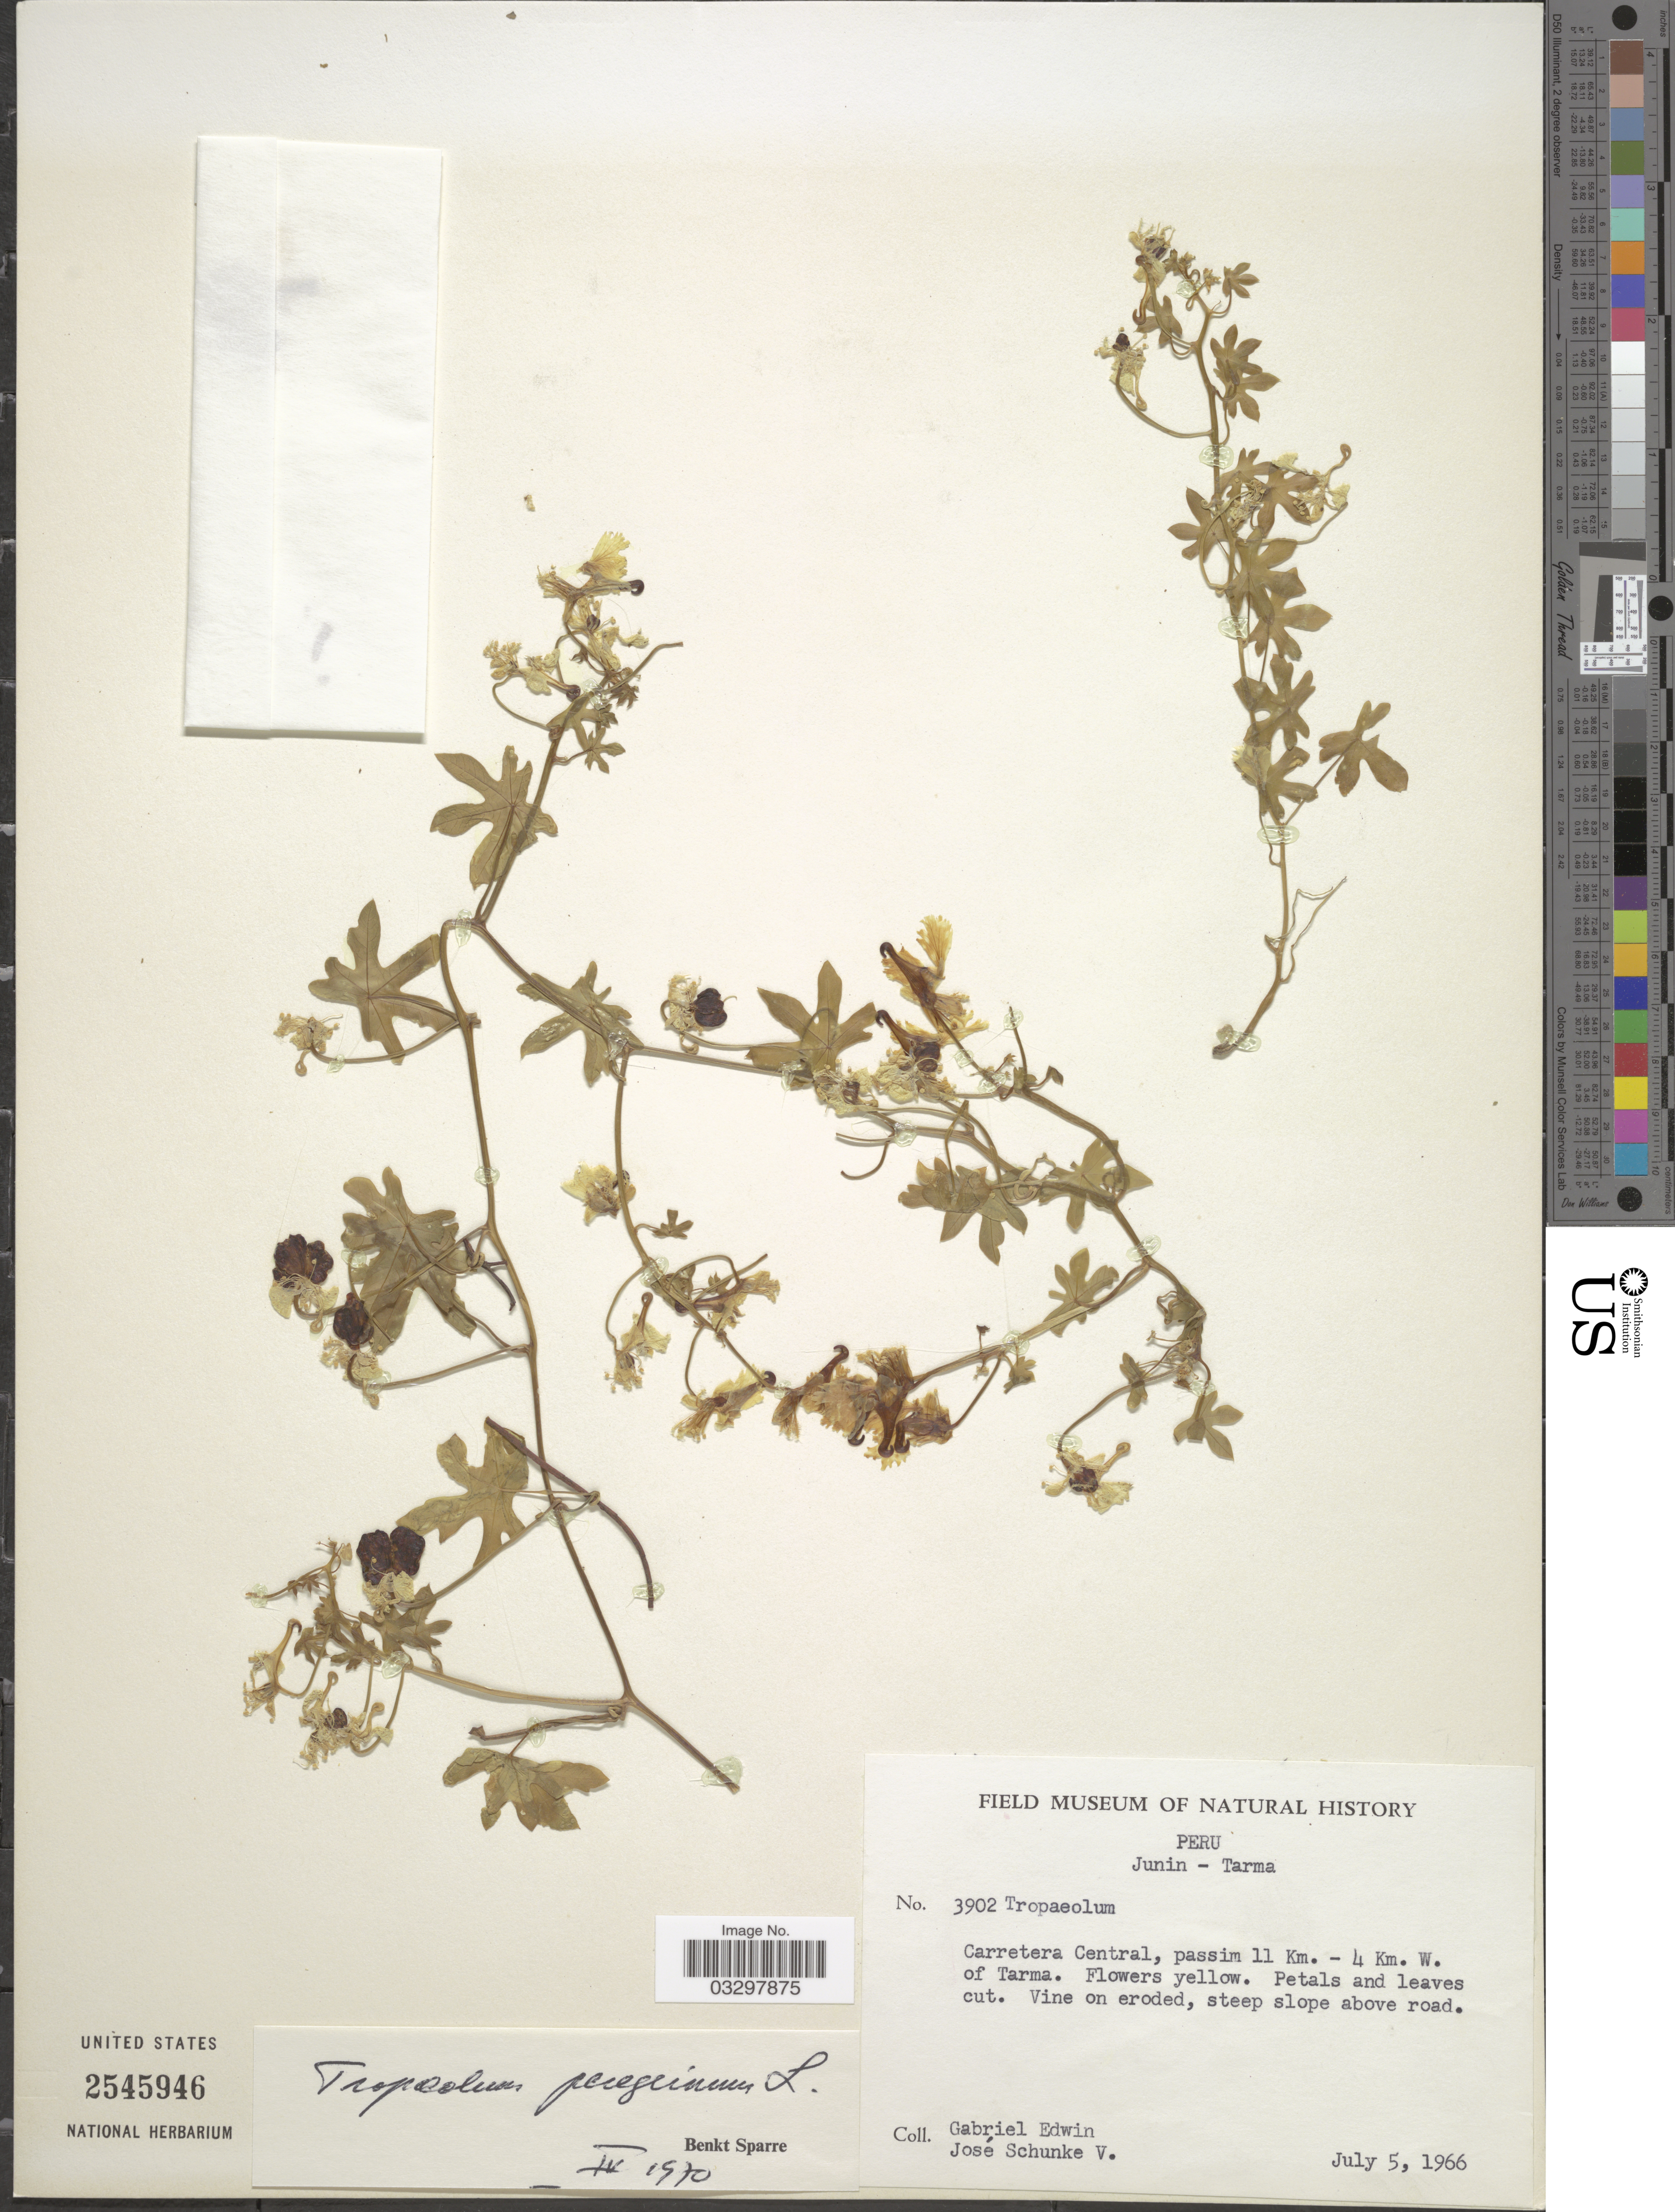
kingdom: Plantae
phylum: Tracheophyta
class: Magnoliopsida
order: Brassicales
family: Tropaeolaceae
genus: Tropaeolum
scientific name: Tropaeolum peregrinum var. peregrinum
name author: L.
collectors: G. Edwin & J. Schunke Vigo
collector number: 3902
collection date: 1966-07-05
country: Peru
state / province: Junín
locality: Junin-Tarma, Carretera Central, passim 11 Km. - 4 Km. W. of Tarma.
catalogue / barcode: US 2545946